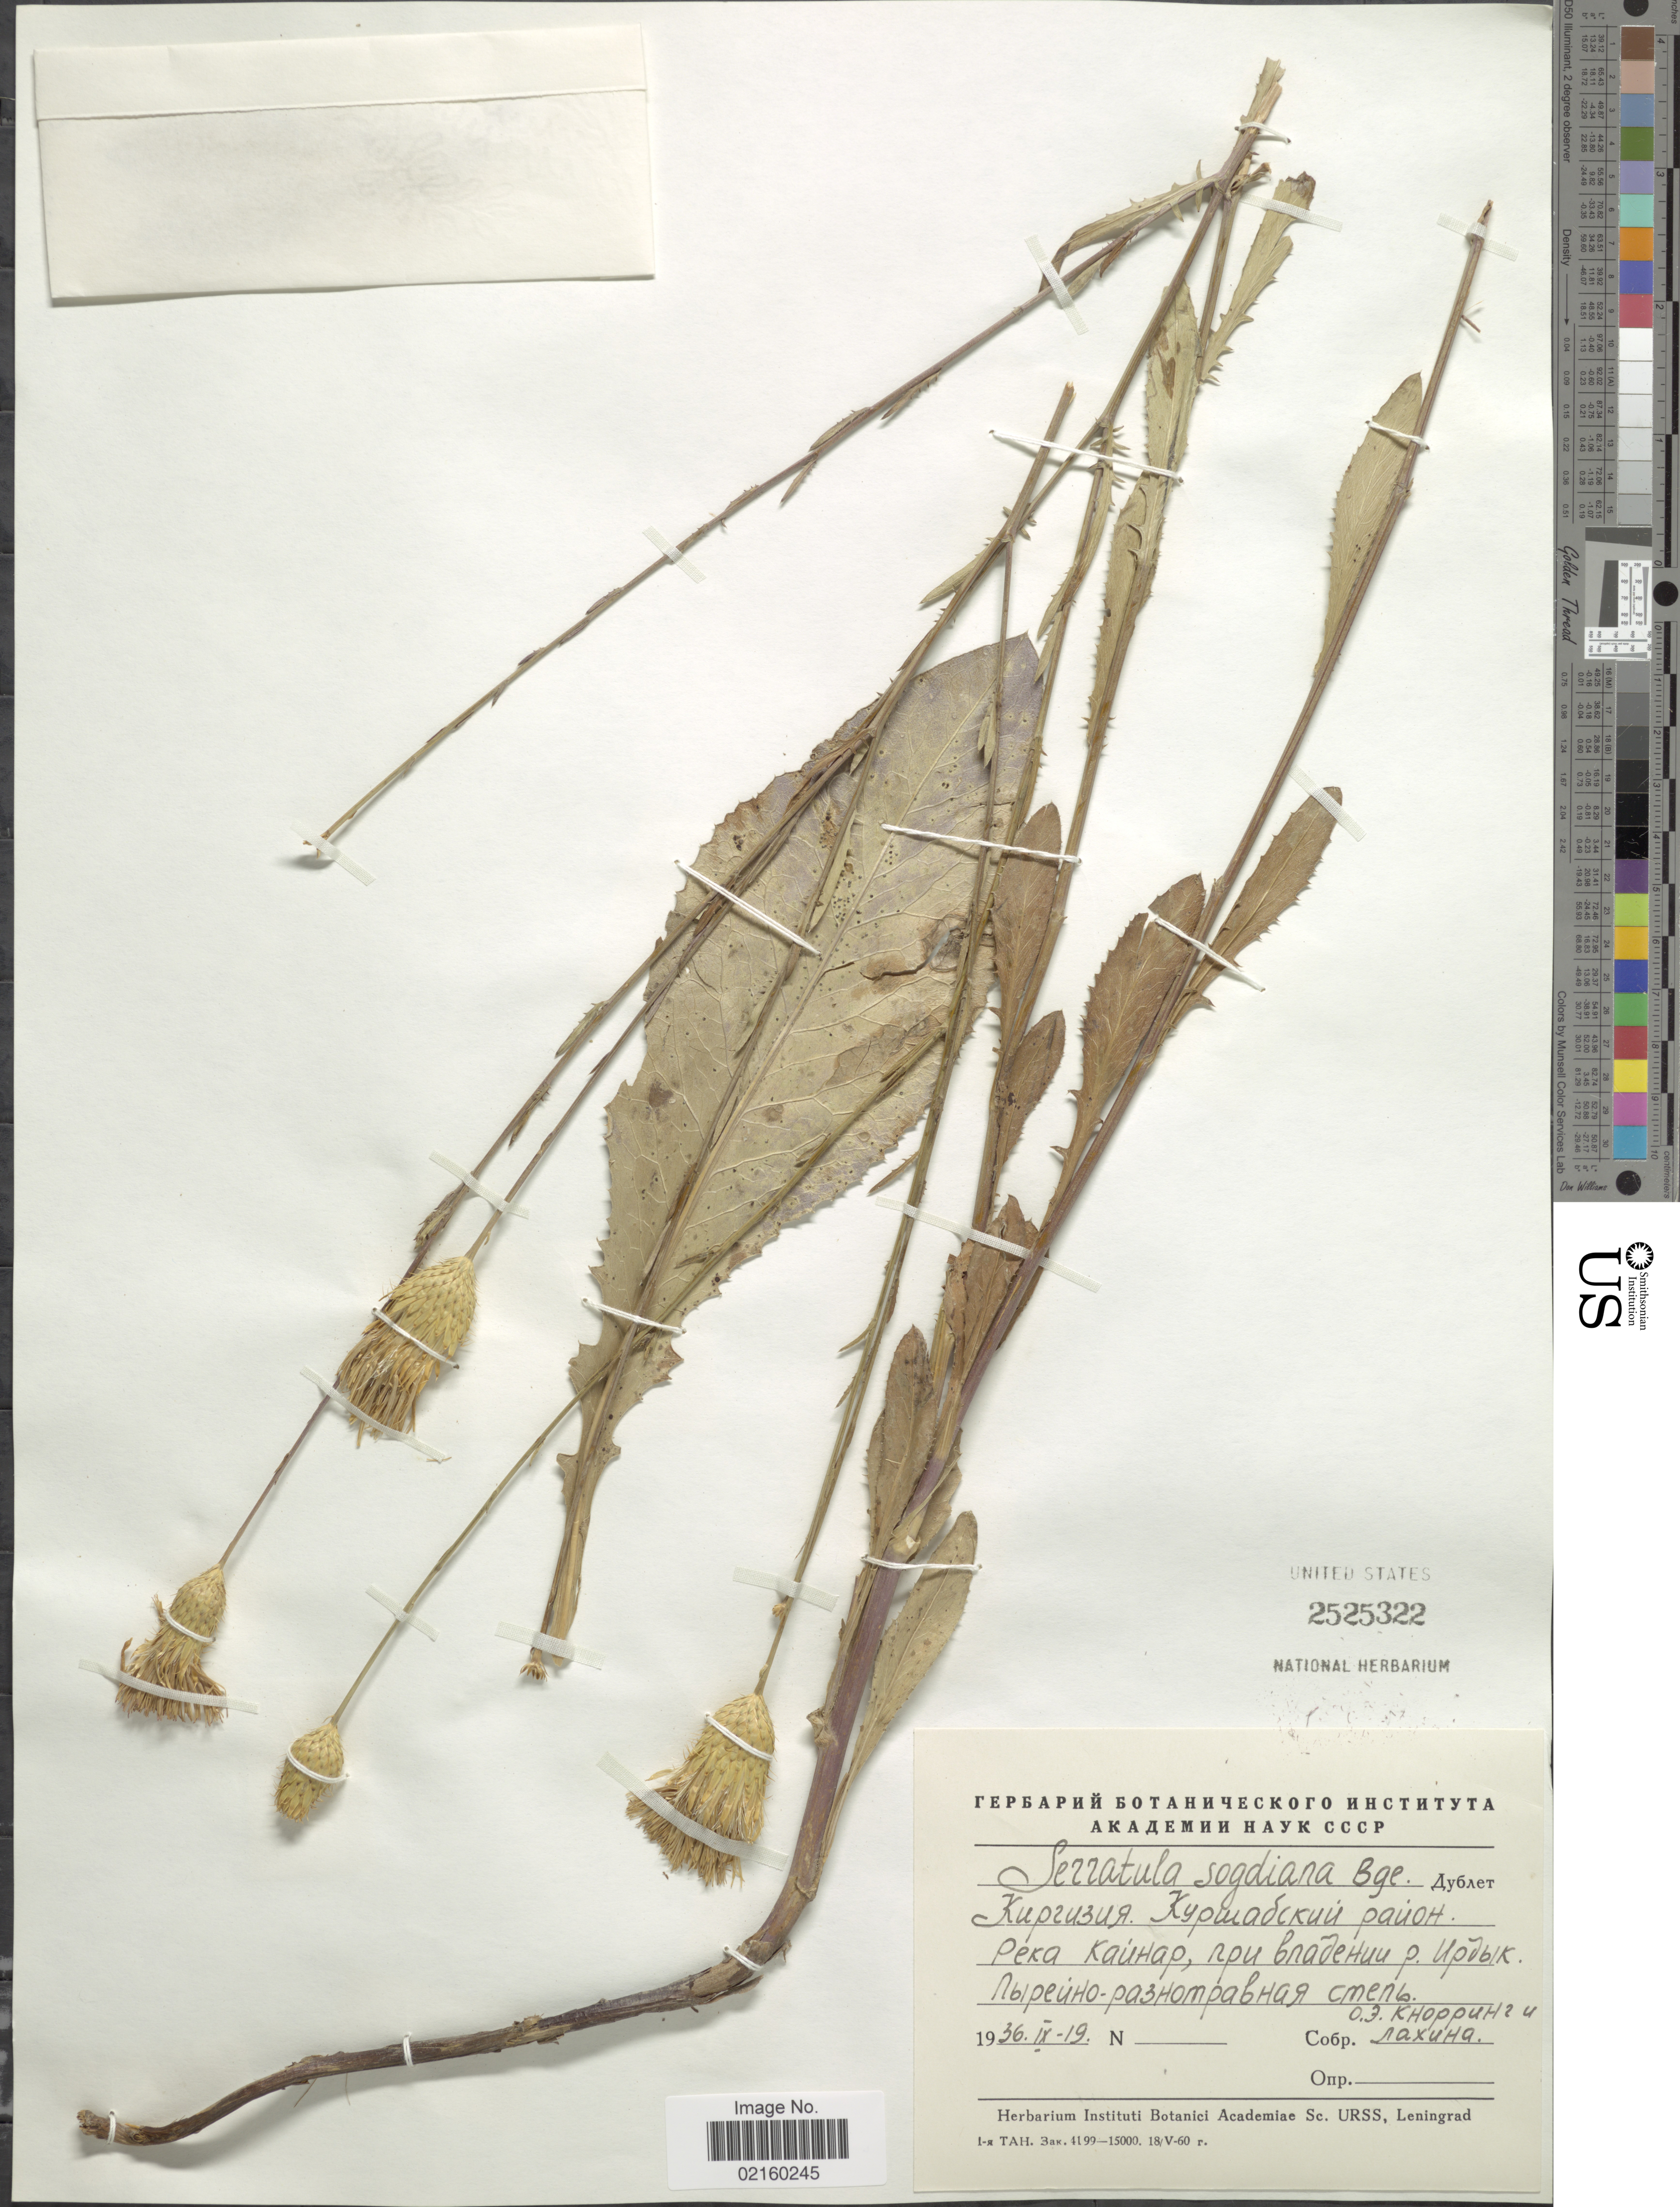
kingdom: Plantae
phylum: Tracheophyta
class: Magnoliopsida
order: Asterales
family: Asteraceae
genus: Serratula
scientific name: Serratula sogdiana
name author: Bunge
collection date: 1936-09-19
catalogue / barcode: US 2525322